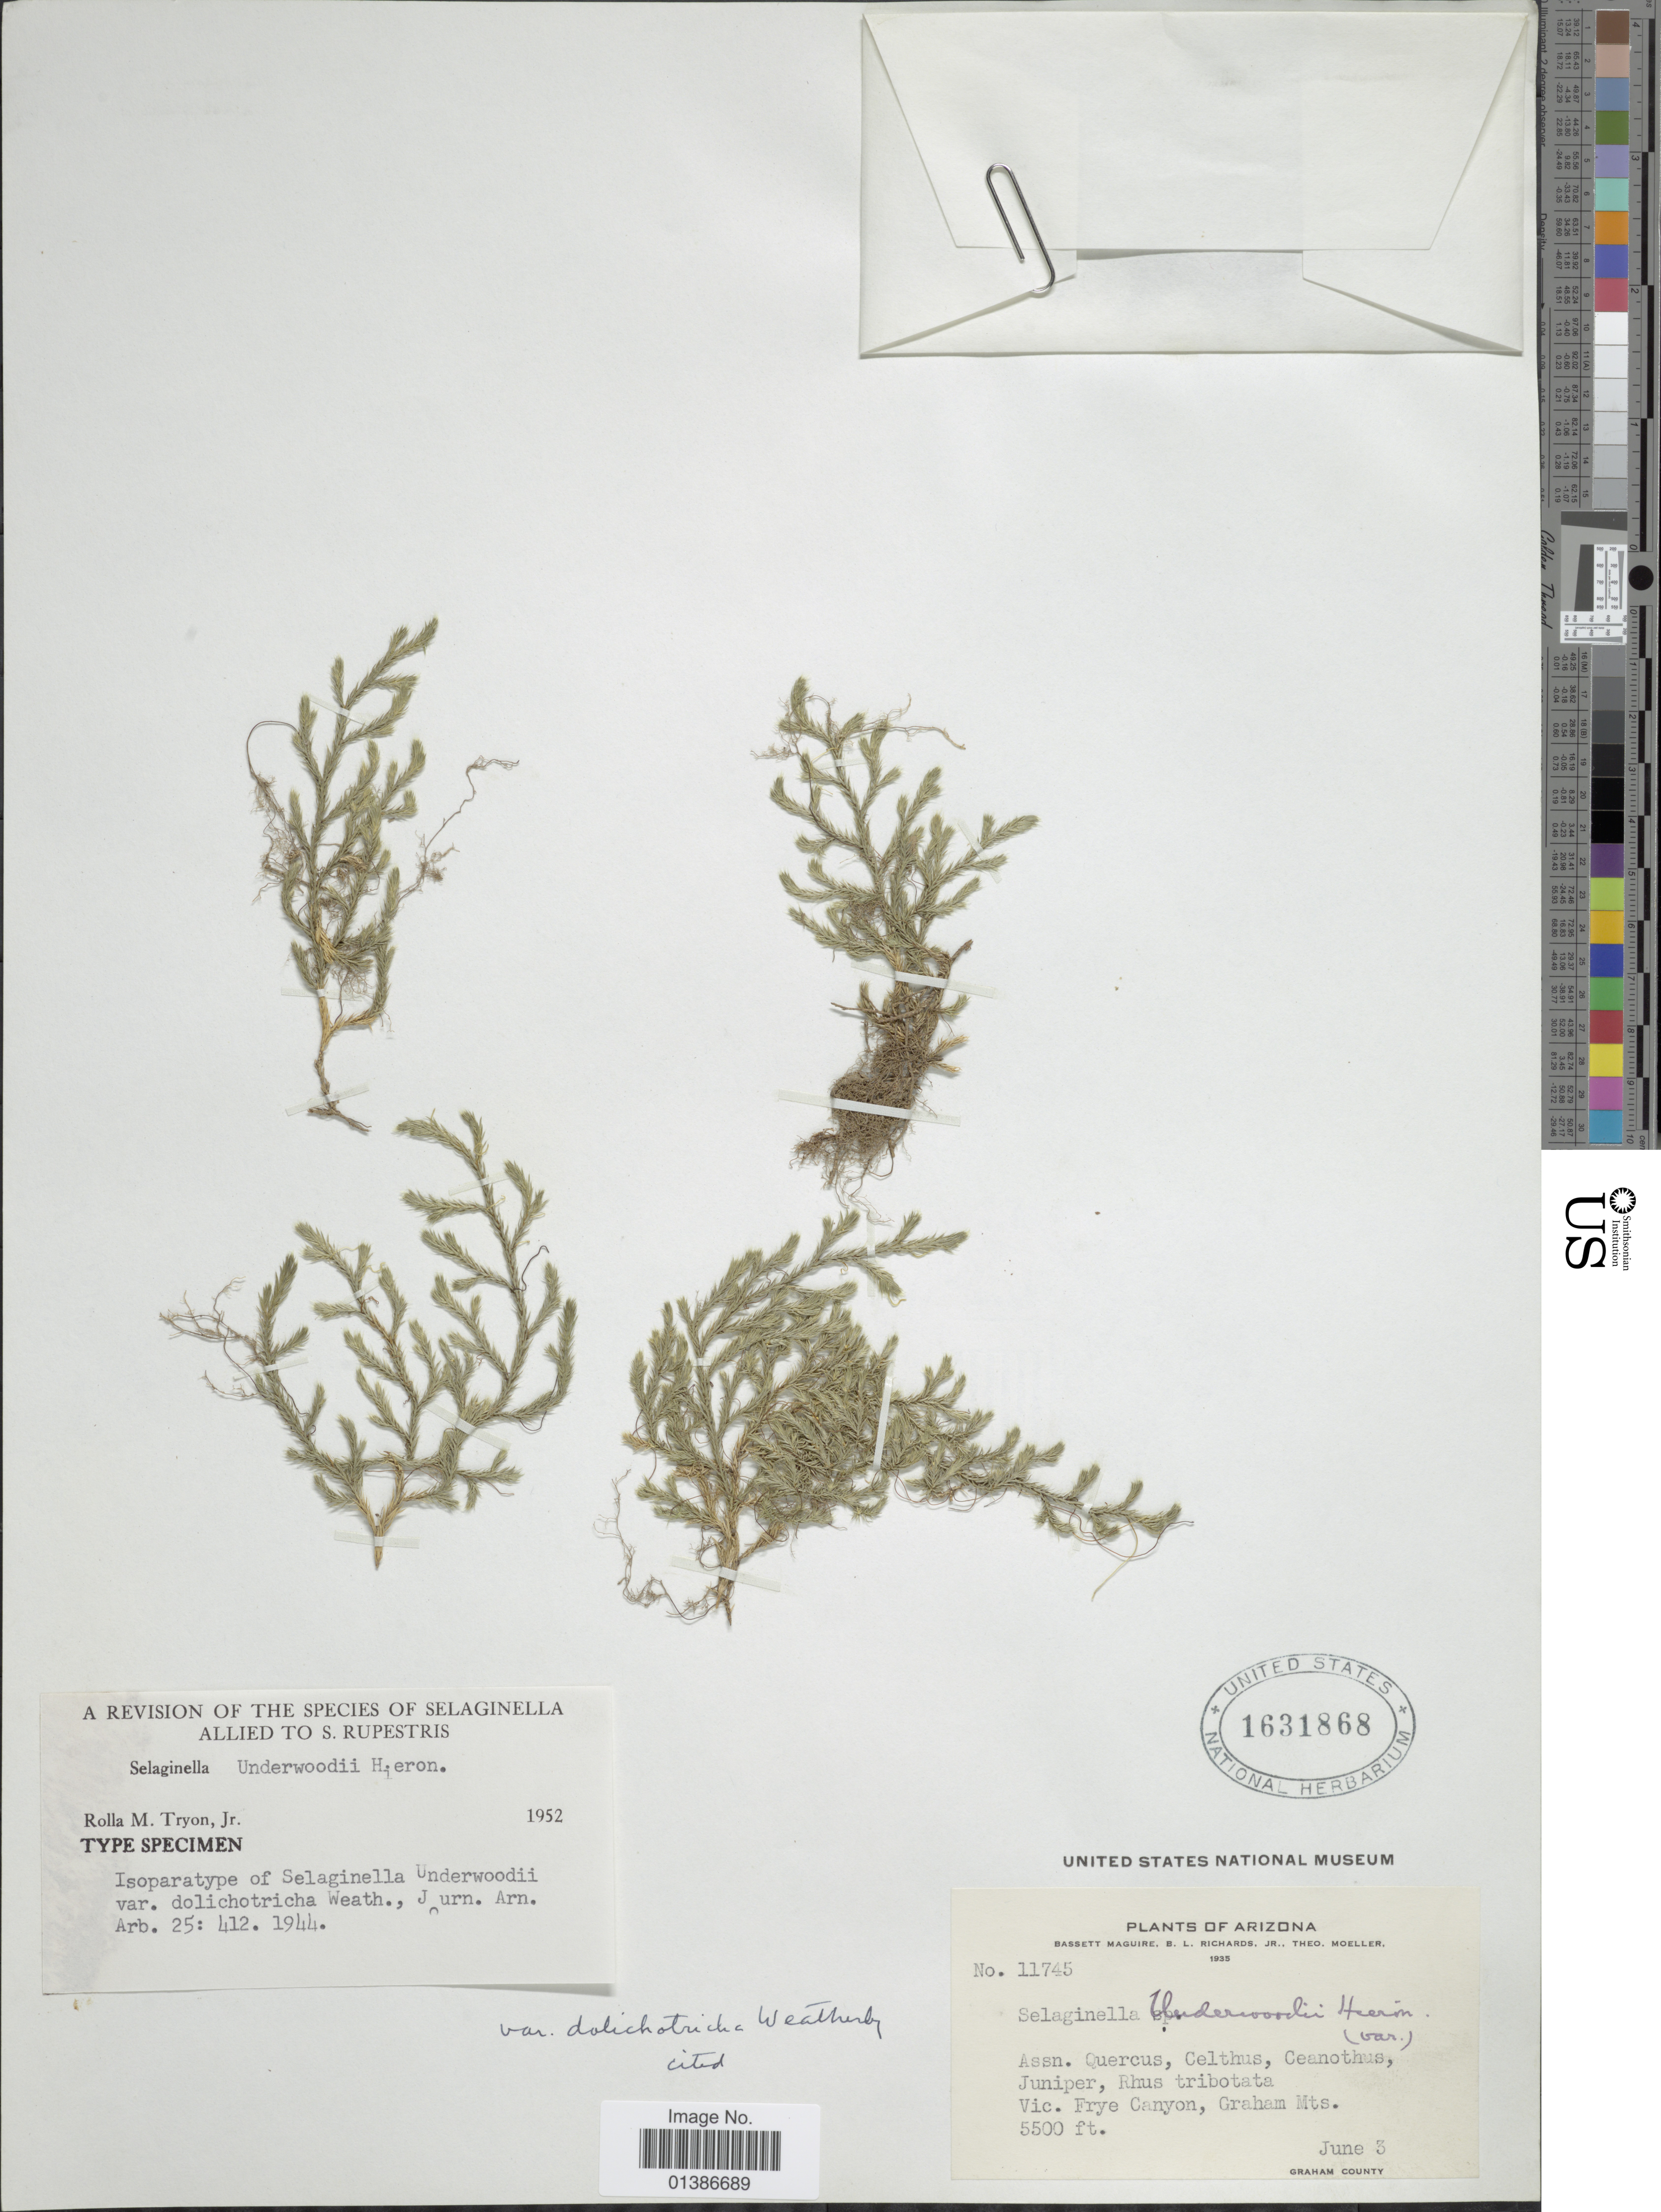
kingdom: Plantae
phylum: Tracheophyta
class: Lycopodiopsida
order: Selaginellales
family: Selaginellaceae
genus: Selaginella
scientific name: Selaginella underwoodii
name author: Hieron.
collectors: B. Maguire, B. Richards & T. Moeller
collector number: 11745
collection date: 1935-06-03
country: United States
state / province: Arizona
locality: Vic. Frye Canyon, Graham Mts. Graham County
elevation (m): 1676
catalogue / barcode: US 1631868